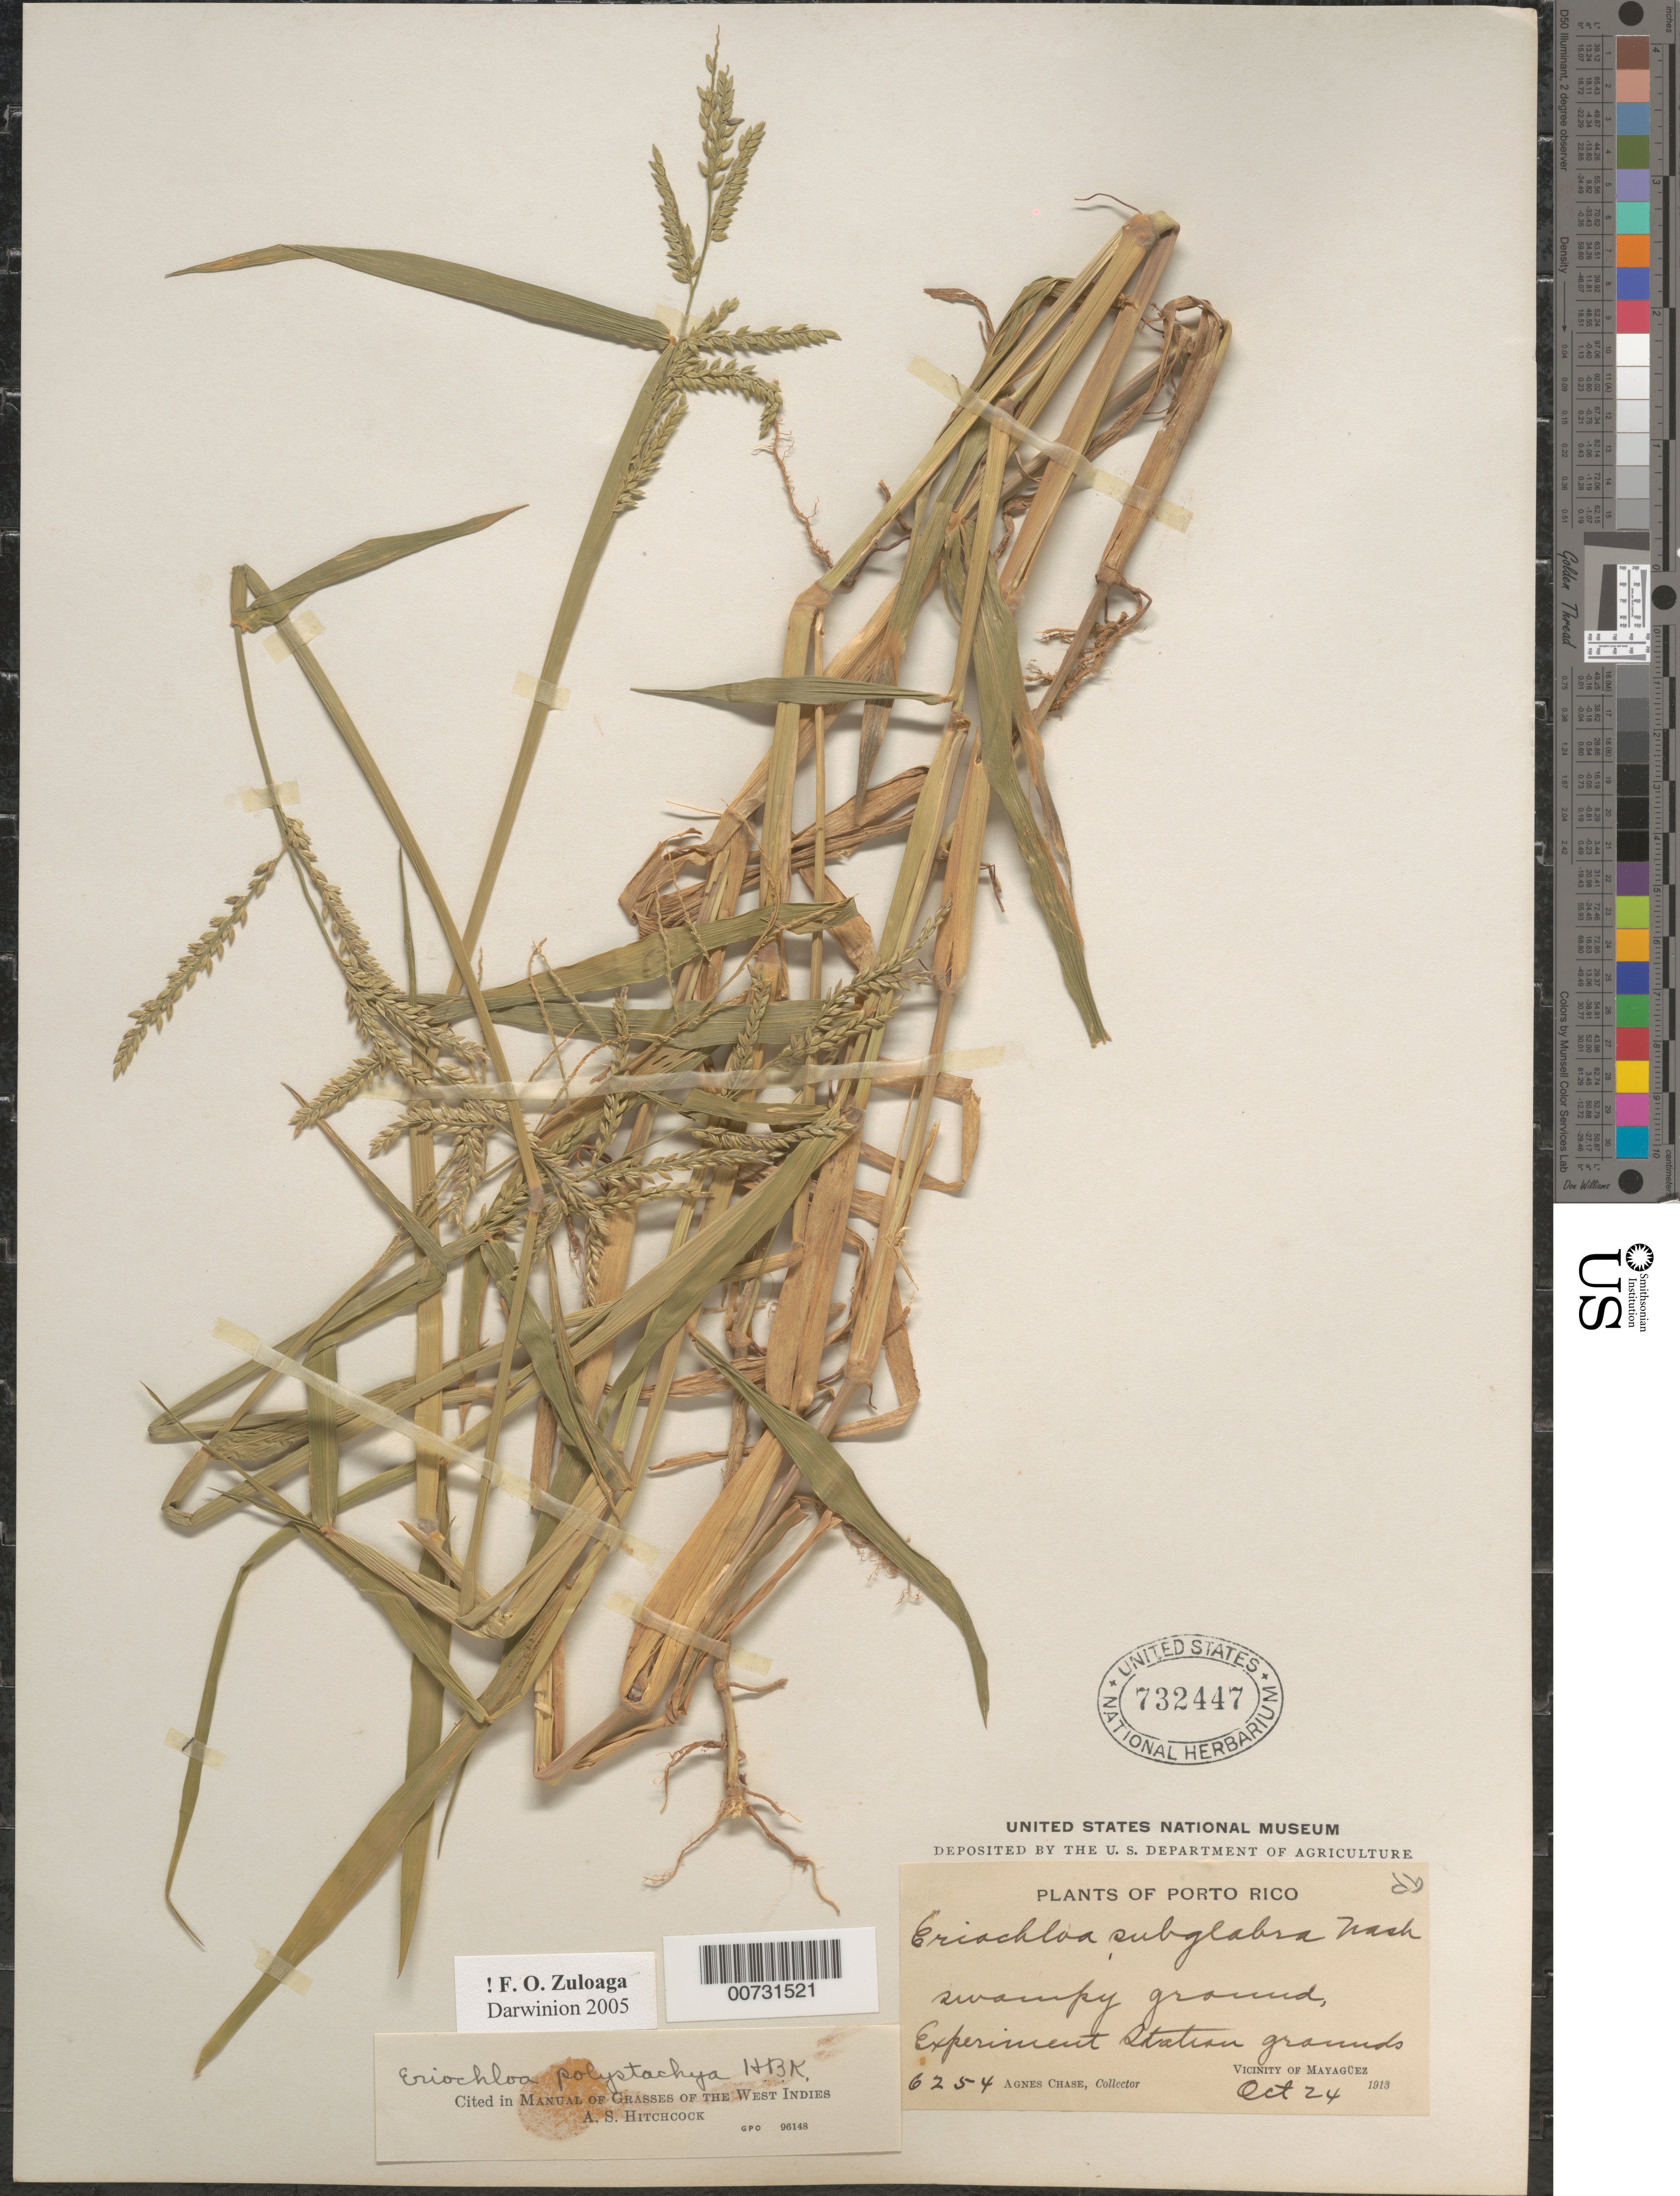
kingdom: Plantae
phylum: Tracheophyta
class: Liliopsida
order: Poales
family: Poaceae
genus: Eriochloa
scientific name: Eriochloa polystachya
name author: Kunth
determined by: Hitchcock, Albert S.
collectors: A. Chase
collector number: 6254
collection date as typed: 24 Oct 1913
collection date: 1913-10-24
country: Puerto Rico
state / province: Mayagüez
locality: Mayaguez, vic of; at Exp. Station Grounds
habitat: Swampy grounds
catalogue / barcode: US 732447